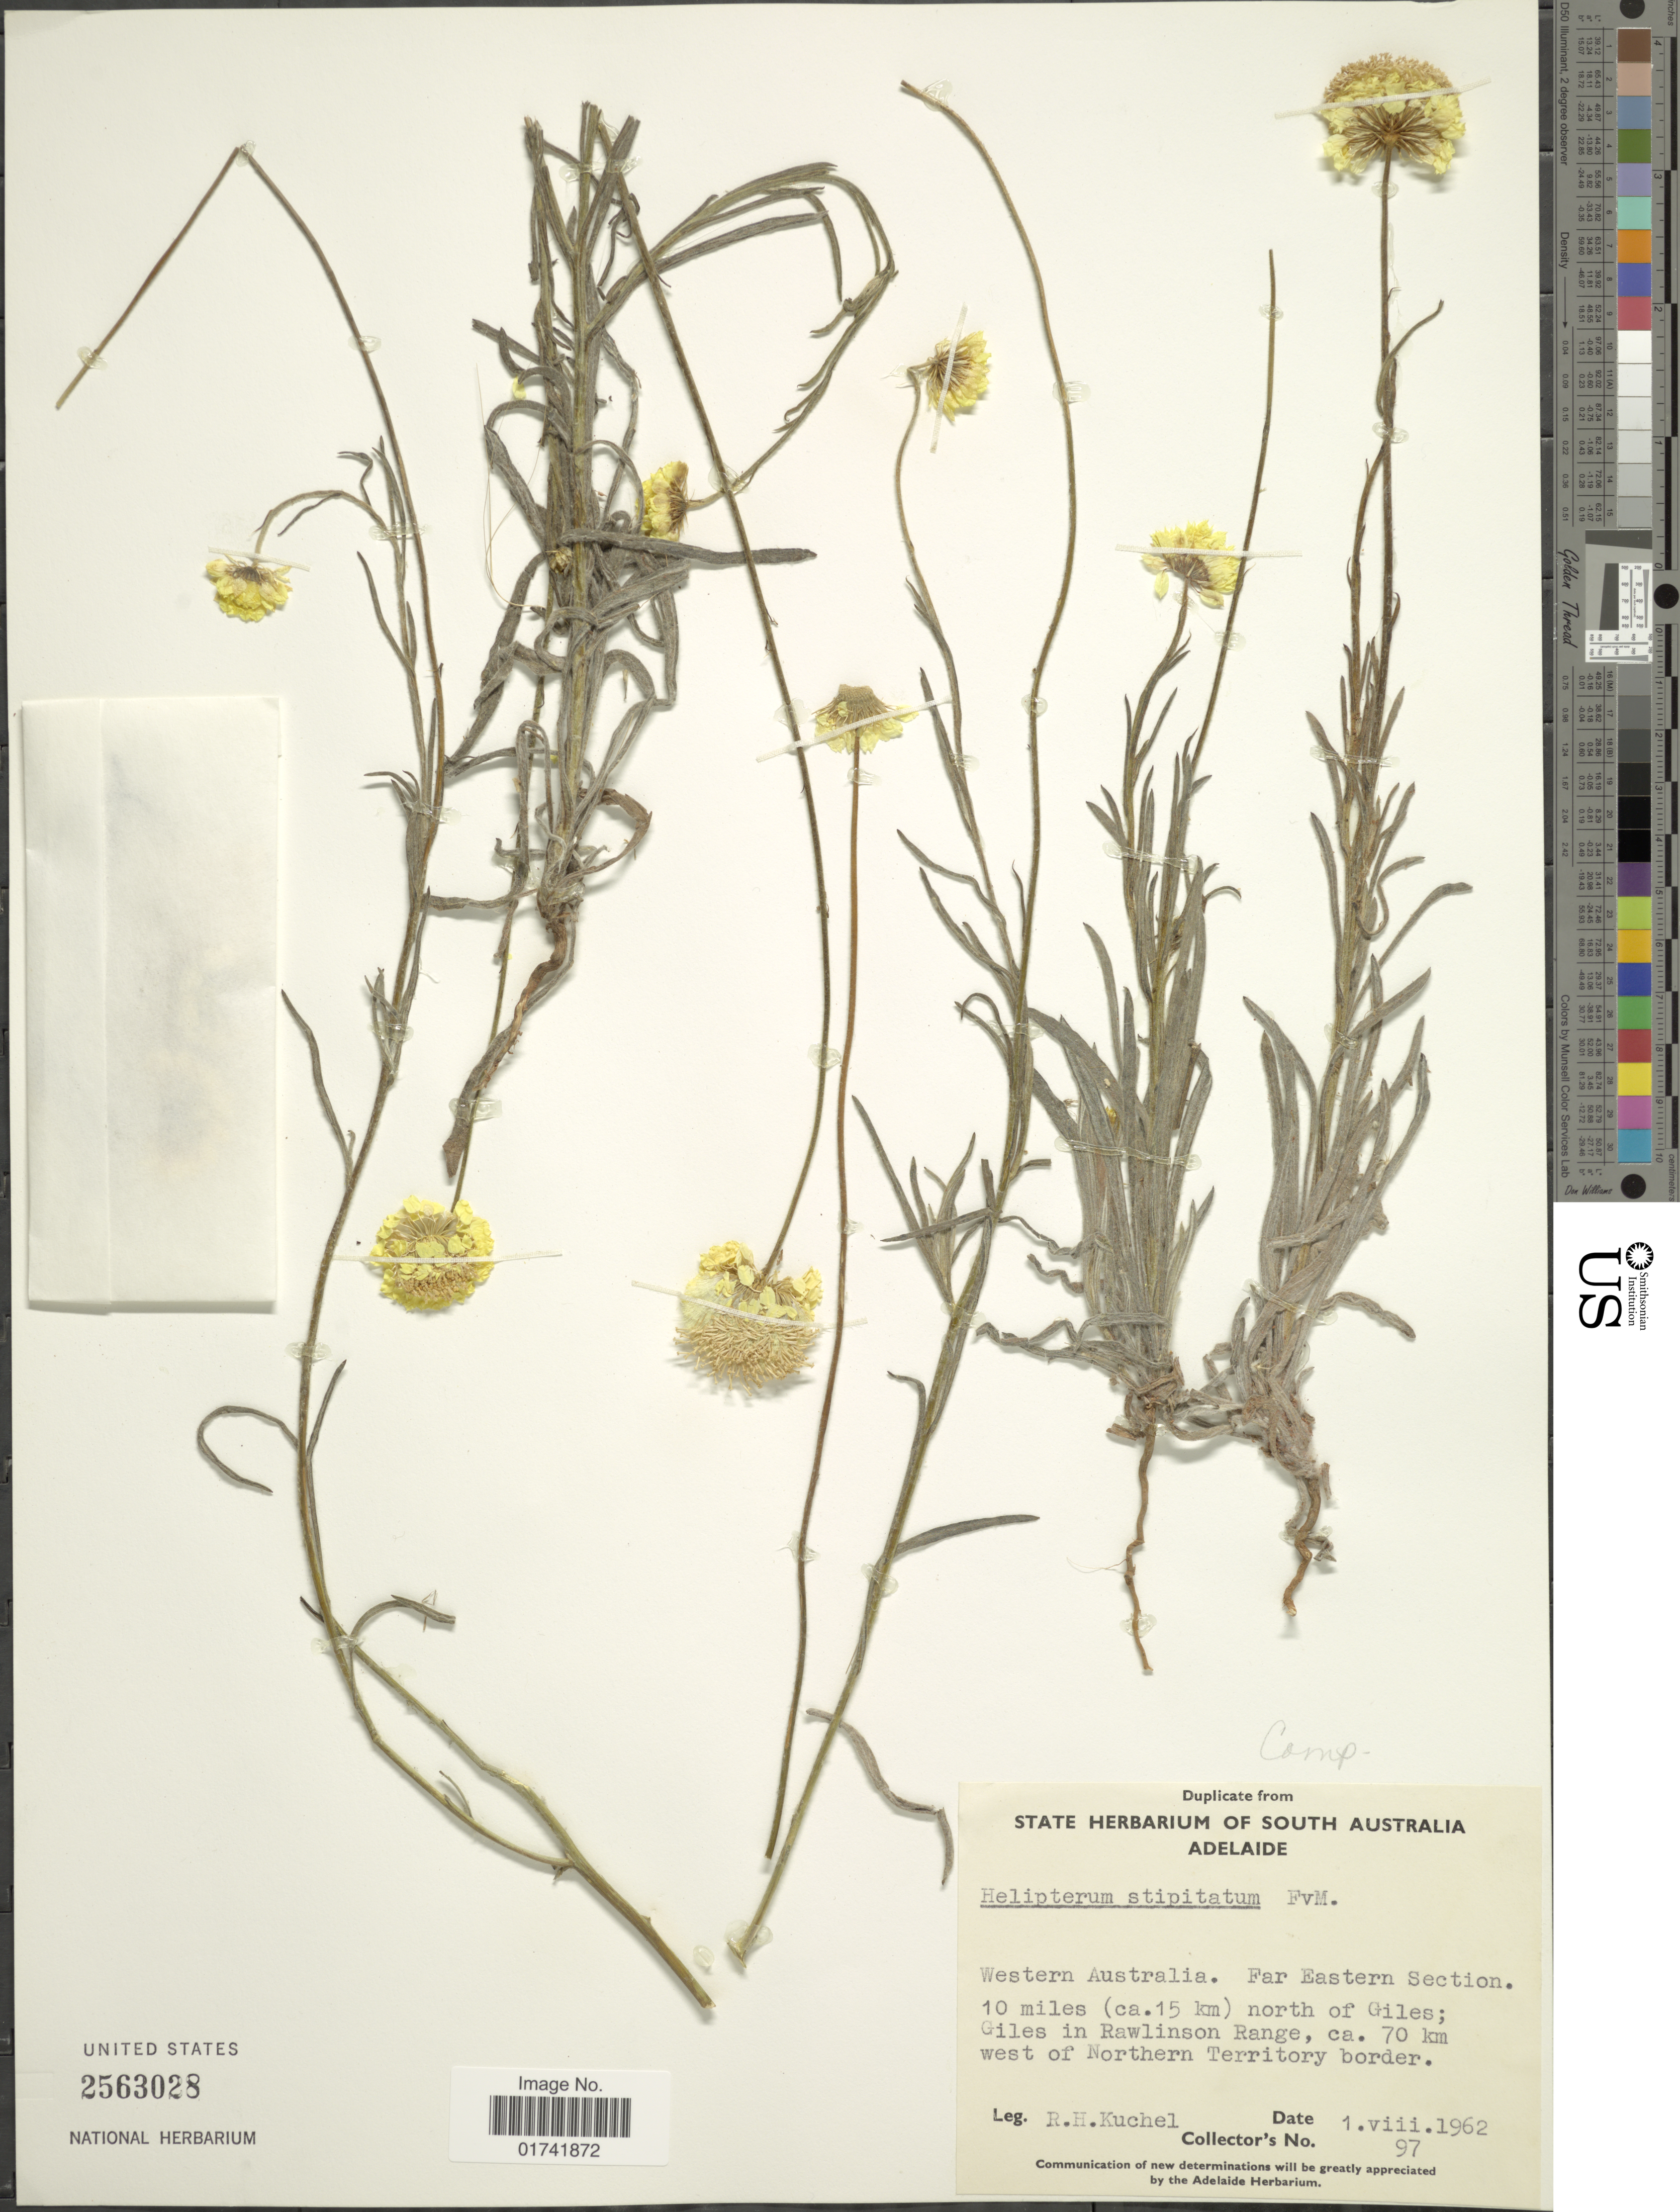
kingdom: Plantae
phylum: Tracheophyta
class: Magnoliopsida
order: Asterales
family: Asteraceae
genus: Leucochrysum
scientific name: Leucochrysum stipitatum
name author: (F. Muell.) Paul G. Wilson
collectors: R. Kuchel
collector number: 97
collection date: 1962-08-01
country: Australia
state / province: Western Australia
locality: Far Eastern Section, 10 miles (ca. 15 km) north of Giles; Giles in Rawlinson Range, ca. 70 km west of Northern Territory border.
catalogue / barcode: US 2563028